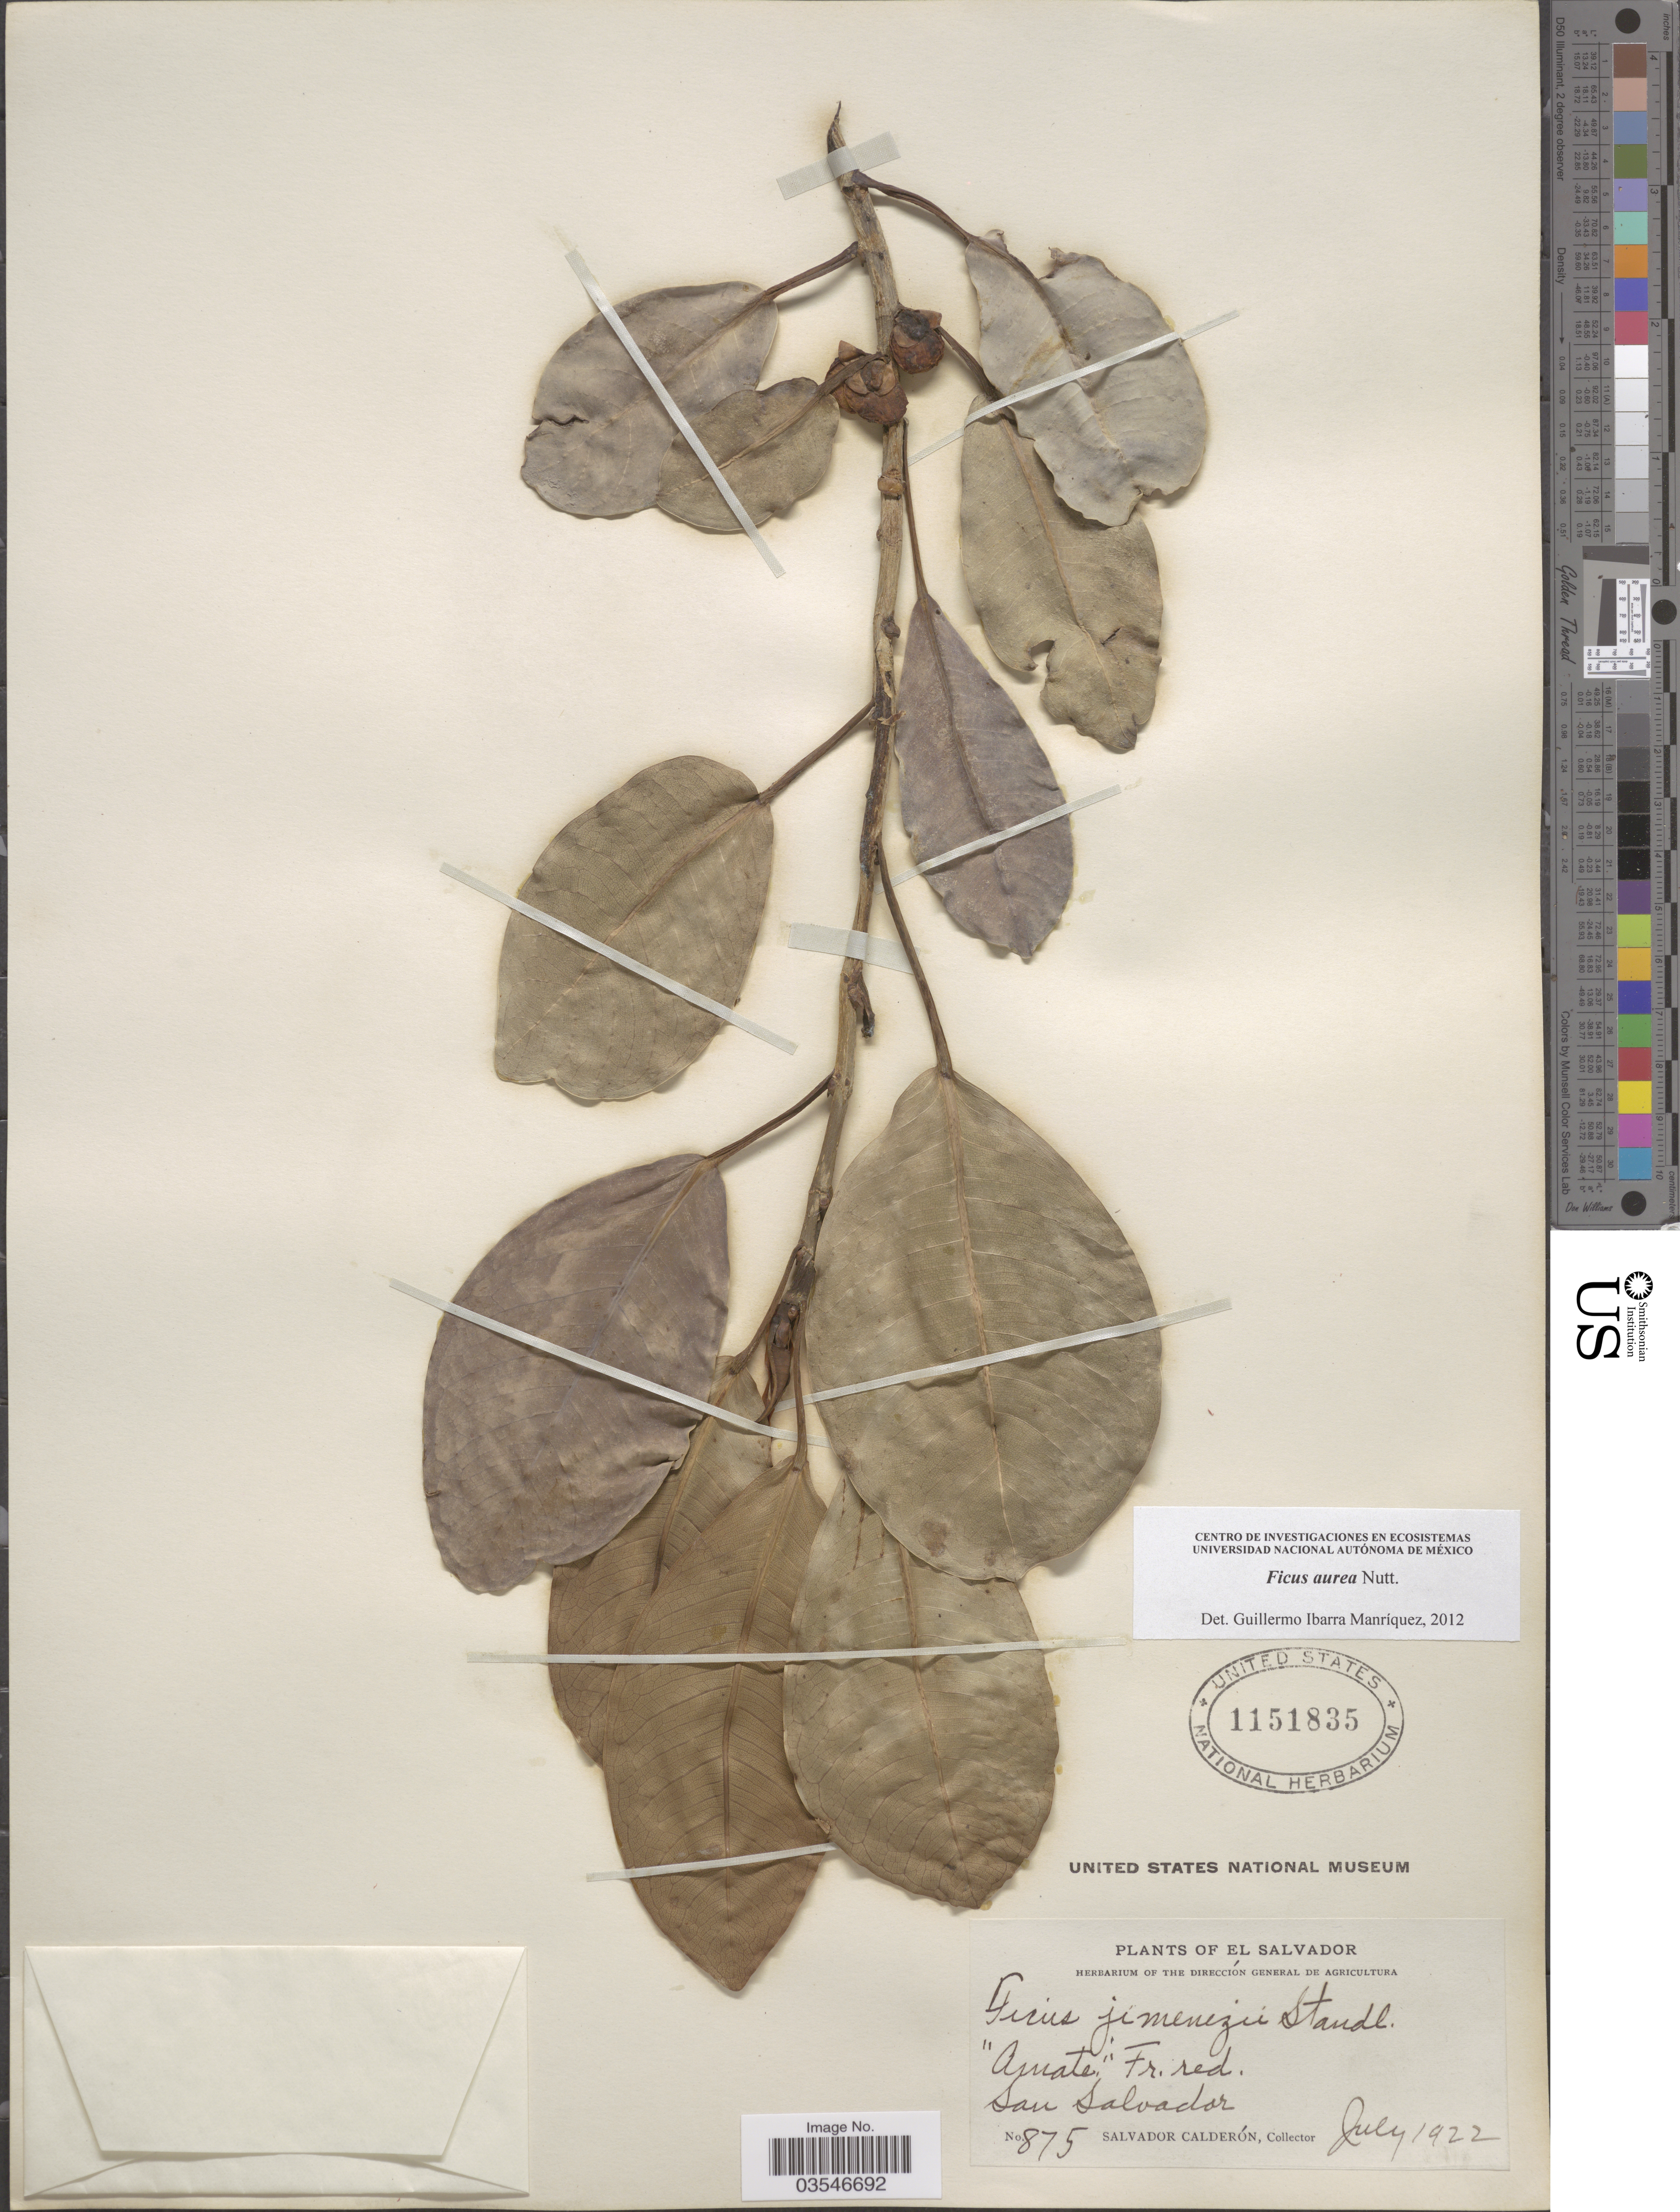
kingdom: Plantae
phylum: Tracheophyta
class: Magnoliopsida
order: Rosales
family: Moraceae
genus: Ficus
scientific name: Ficus aurea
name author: Nutt.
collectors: S. Calderón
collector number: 875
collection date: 1922-07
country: El Salvador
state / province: San Salvador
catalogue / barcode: US 1151835